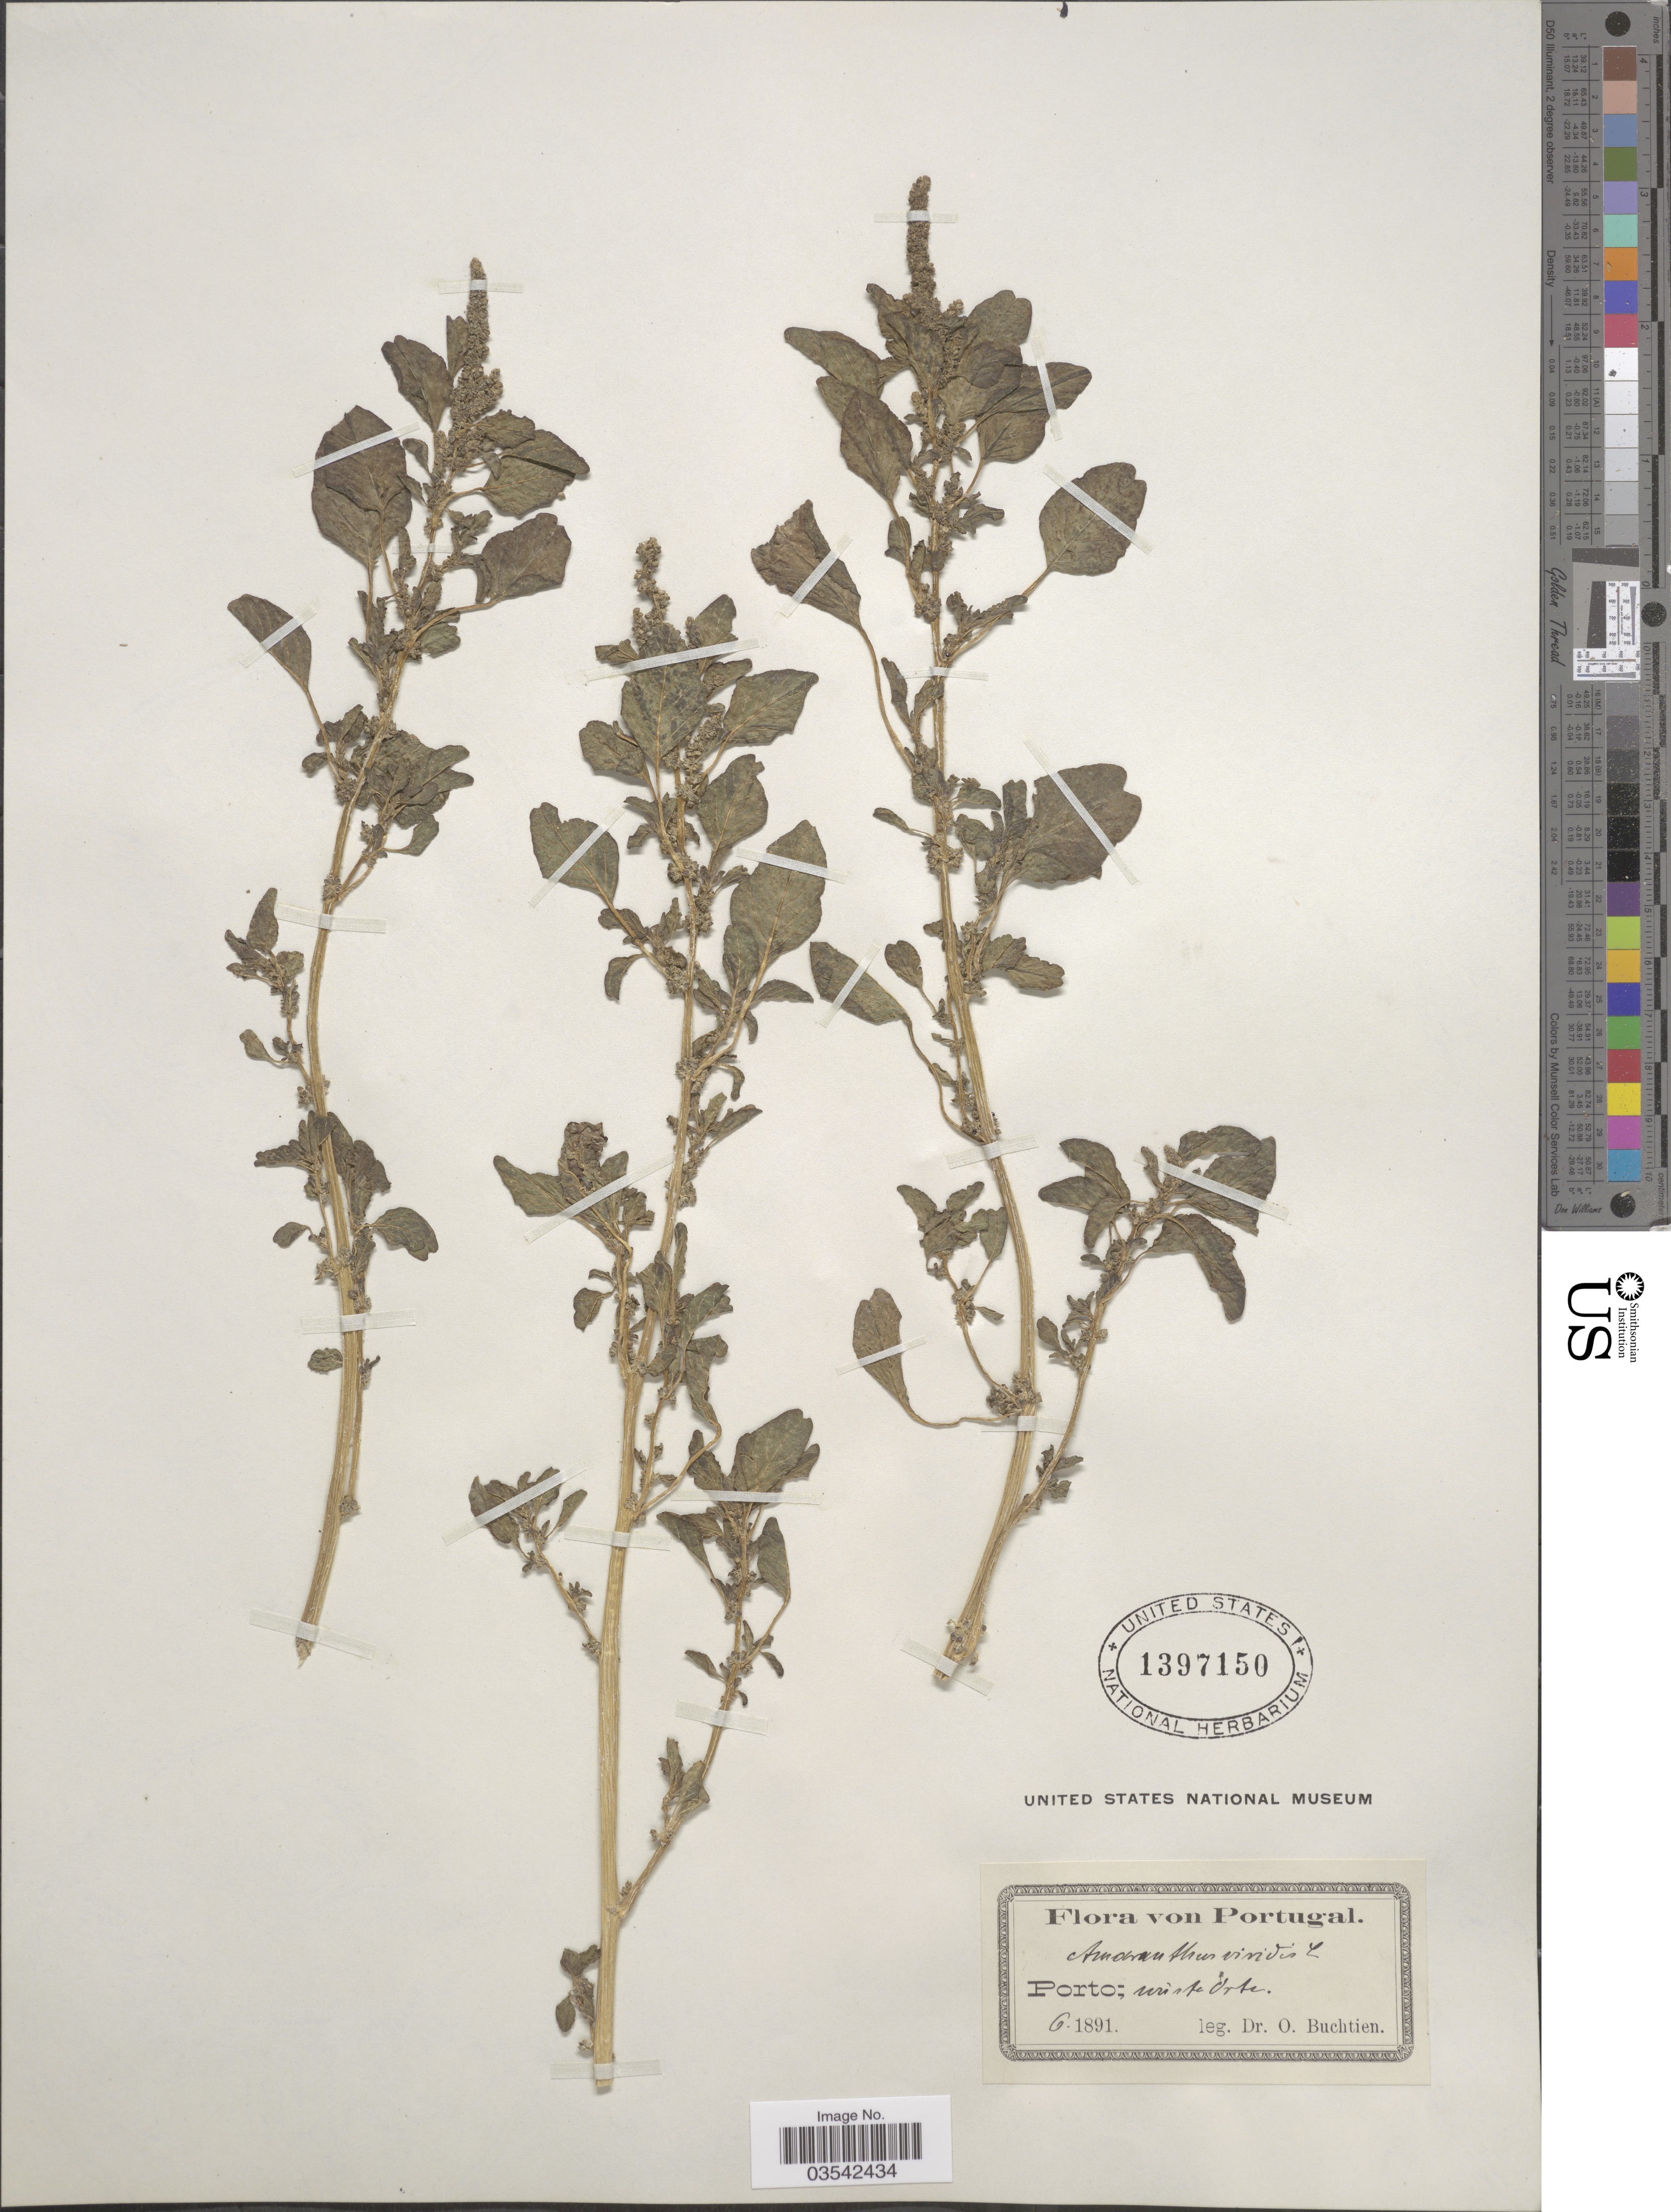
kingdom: Plantae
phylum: Tracheophyta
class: Magnoliopsida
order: Caryophyllales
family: Amaranthaceae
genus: Amaranthus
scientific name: Amaranthus viridis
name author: L.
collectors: O. Buchtien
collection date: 1891-06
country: Portugal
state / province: Porto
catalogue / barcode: US 1397150